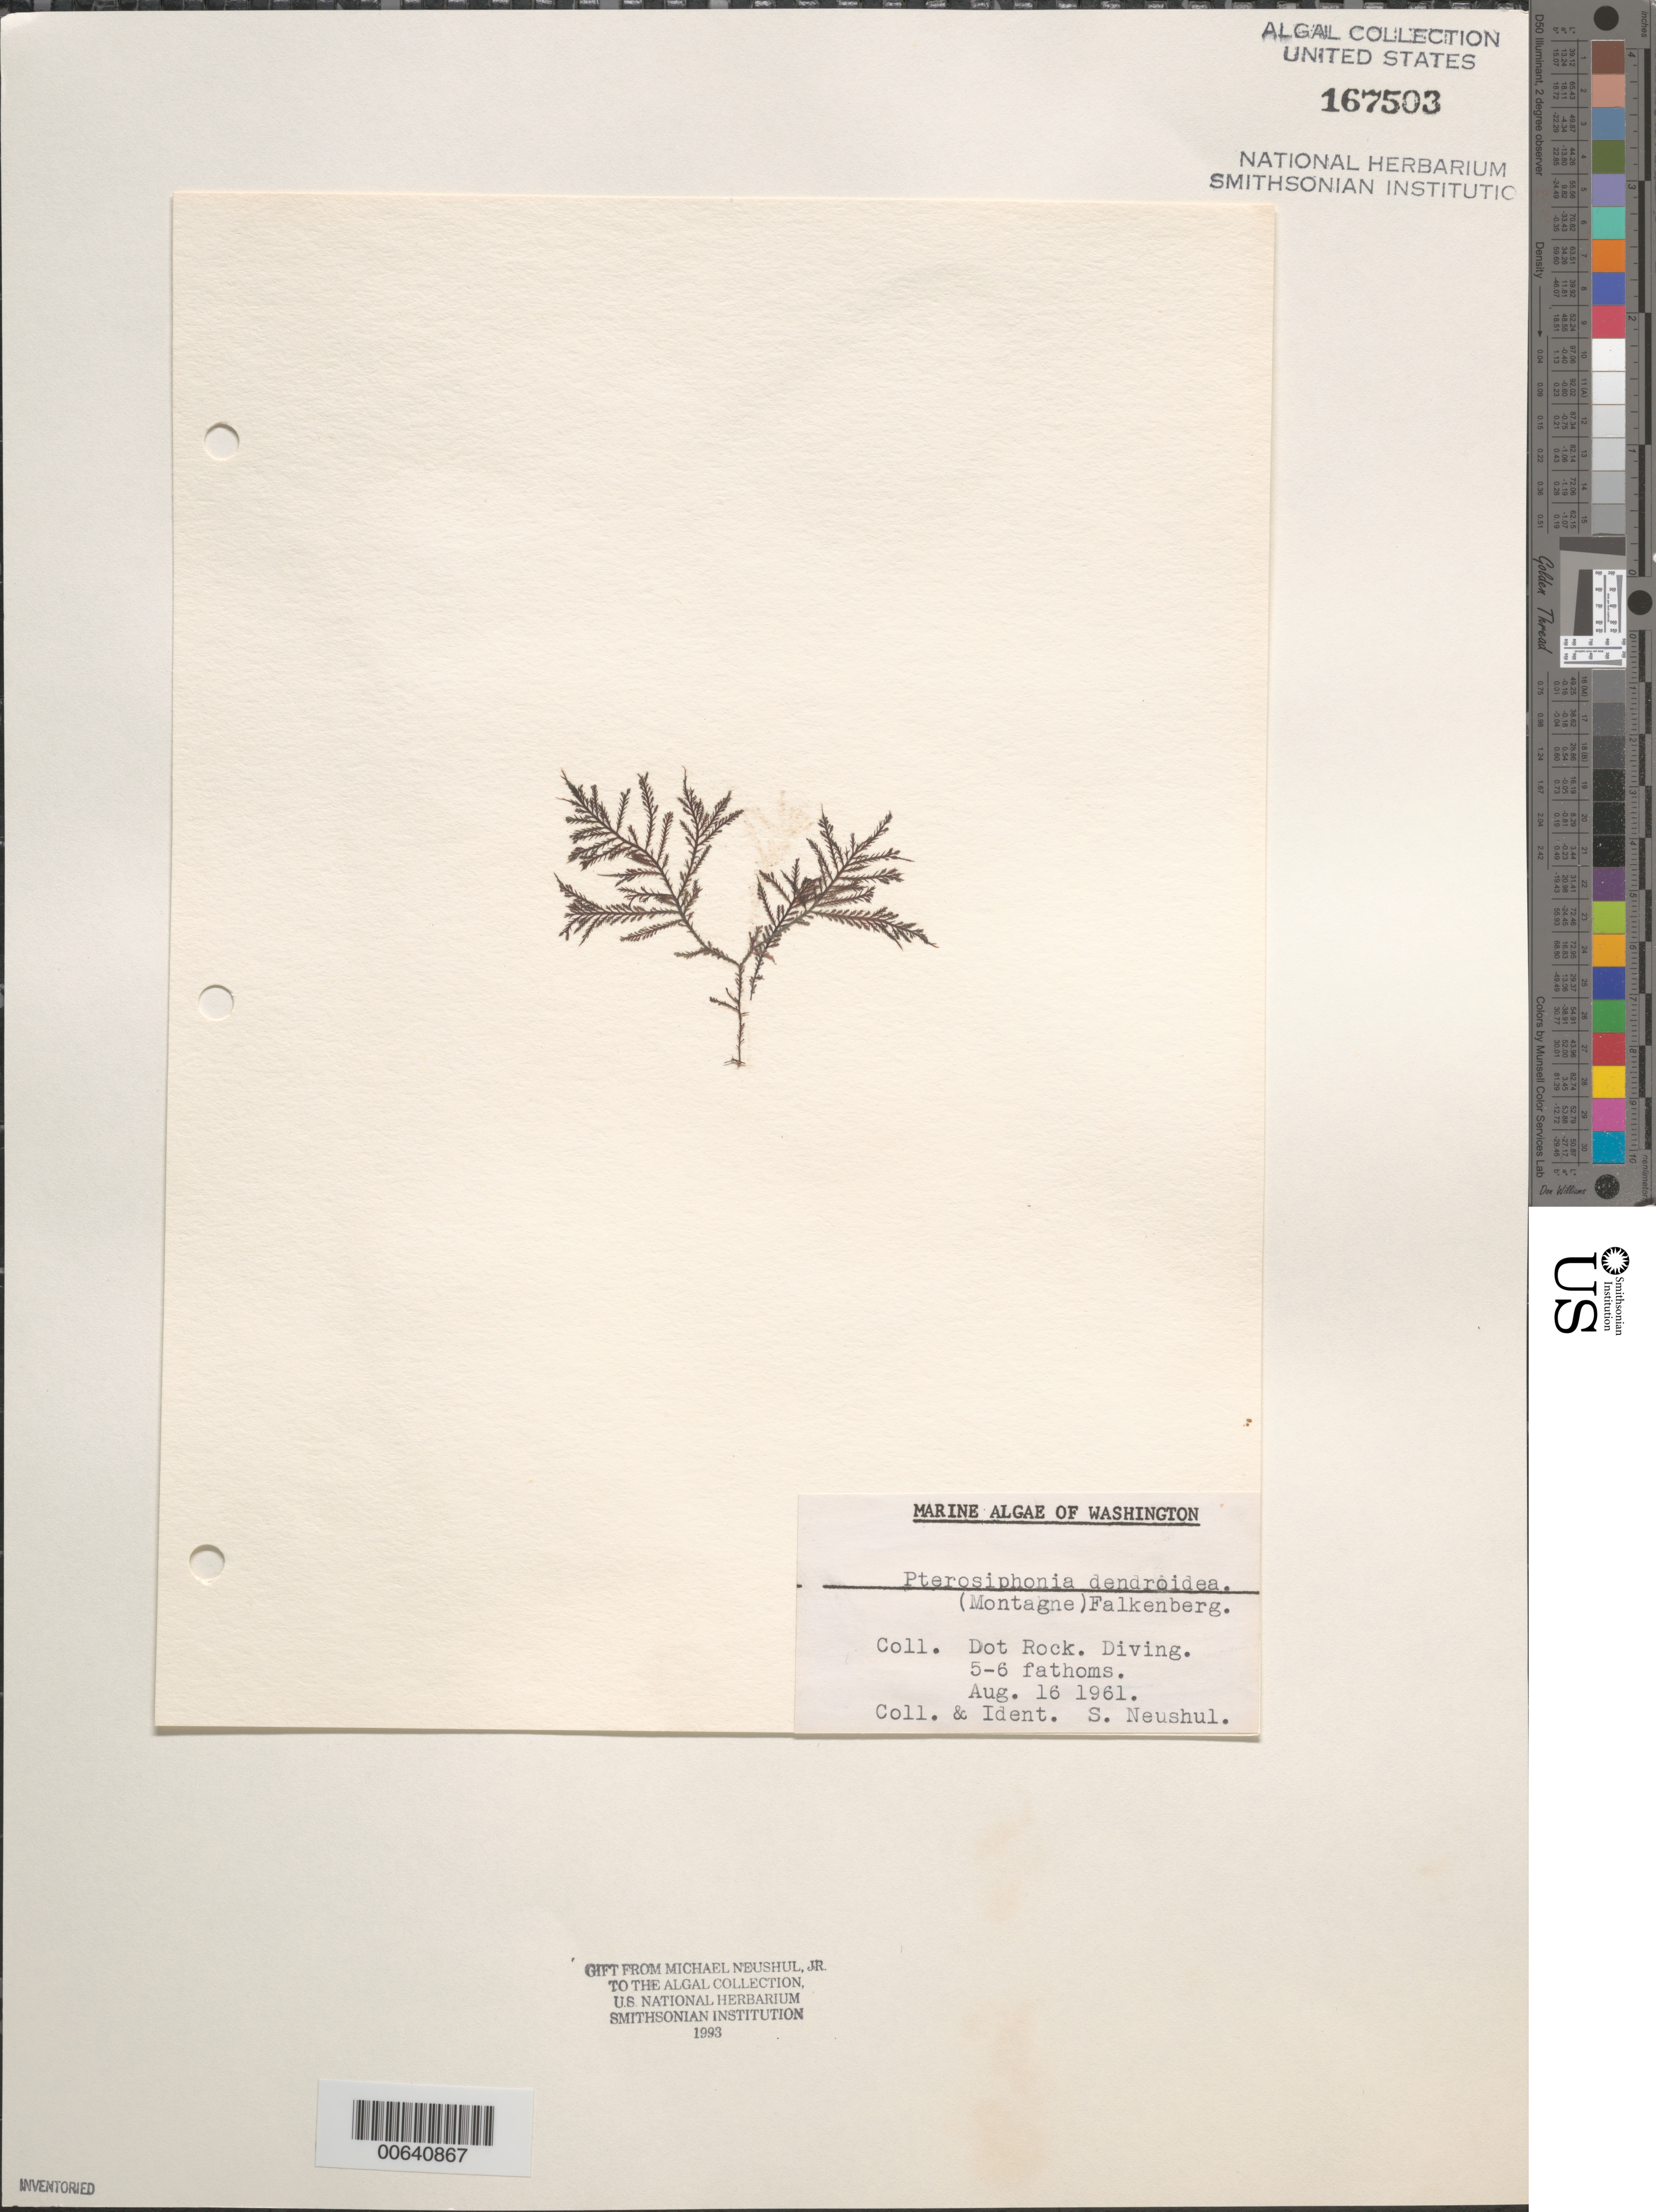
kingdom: Plantae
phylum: Rhodophyta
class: Florideophyceae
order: Ceramiales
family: Rhodomelaceae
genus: Symphyocladiella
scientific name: Symphyocladiella dendroidea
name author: (Montagne) Bustamante et al.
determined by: Algae name updating Project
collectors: S. Neushul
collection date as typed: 16 Aug 1961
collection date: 1961-08-16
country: United States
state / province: Washington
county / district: San Juan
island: San Juan Islands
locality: Dot Rock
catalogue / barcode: US 167503